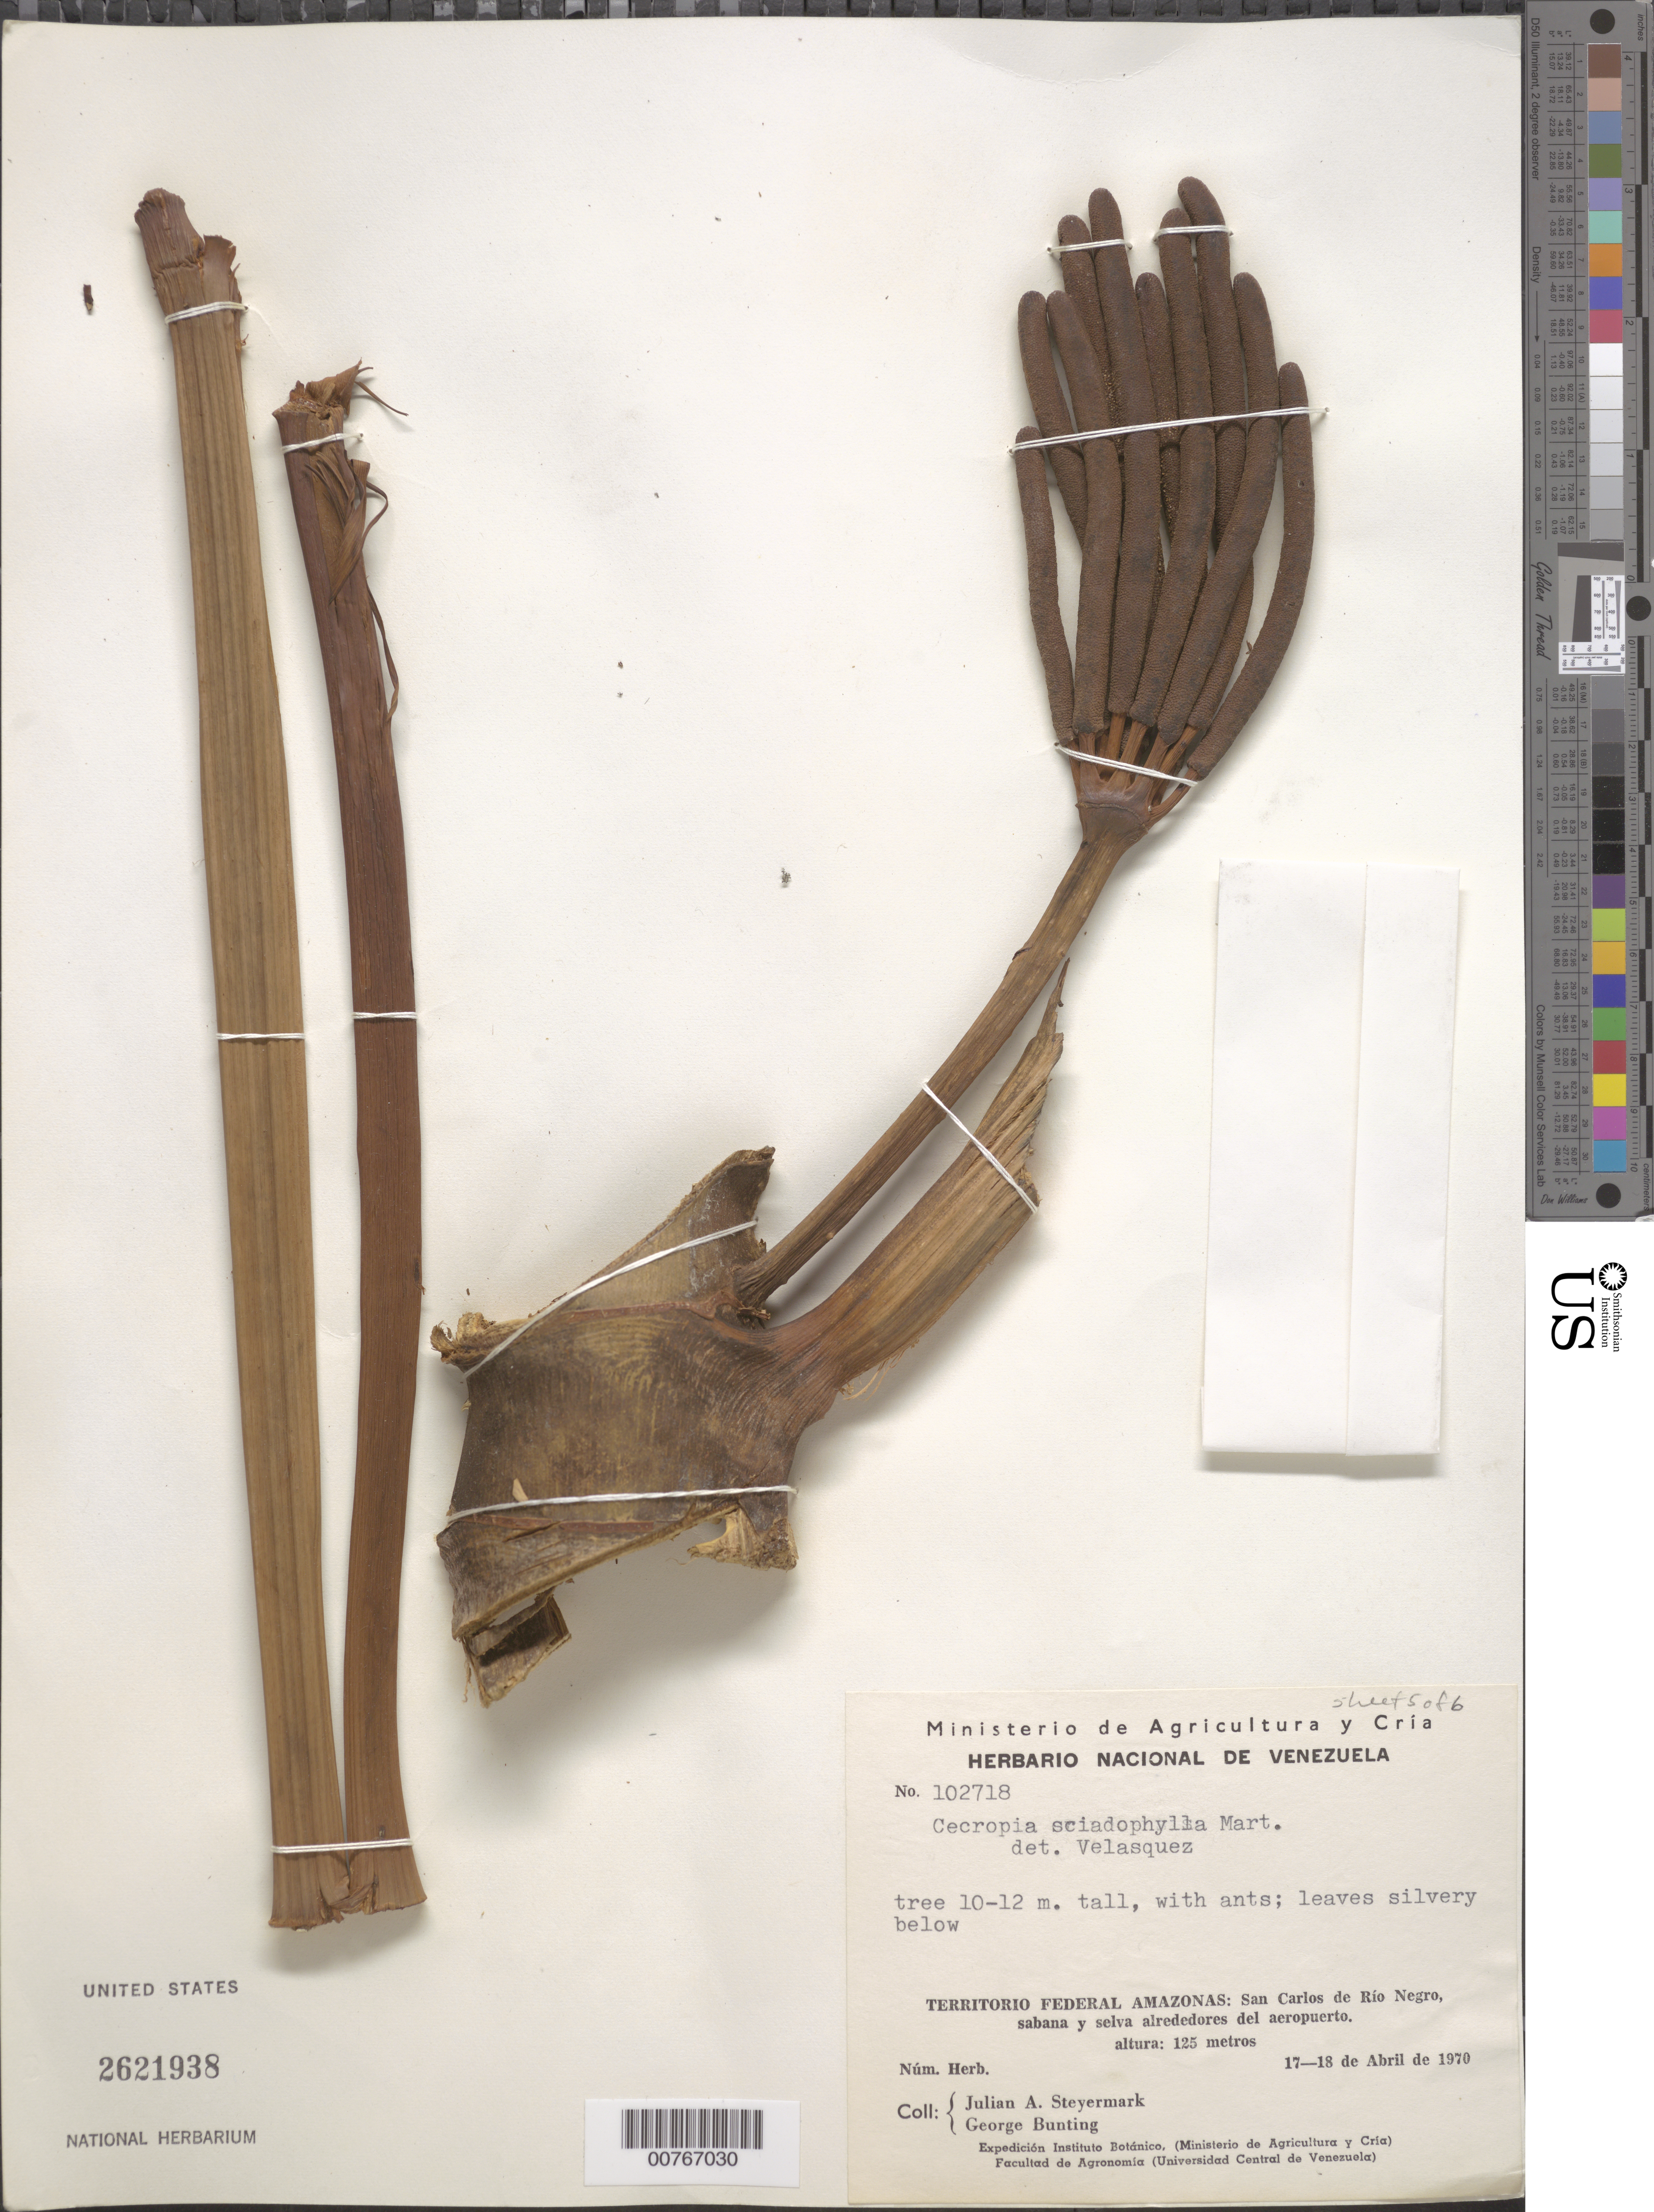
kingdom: Plantae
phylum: Tracheophyta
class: Magnoliopsida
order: Rosales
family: Urticaceae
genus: Cecropia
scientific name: Cecropia sciadophylla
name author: Mart.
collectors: J. Steyermark & G. S. Bunting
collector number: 102718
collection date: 1970-04-17/1970-04-18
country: Venezuela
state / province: Amazonas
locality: Territorio Federal Amazonas: San Carlos de Río Negro, sabana y selva alrededores del aeropuerto.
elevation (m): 125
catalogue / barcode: US 2621938